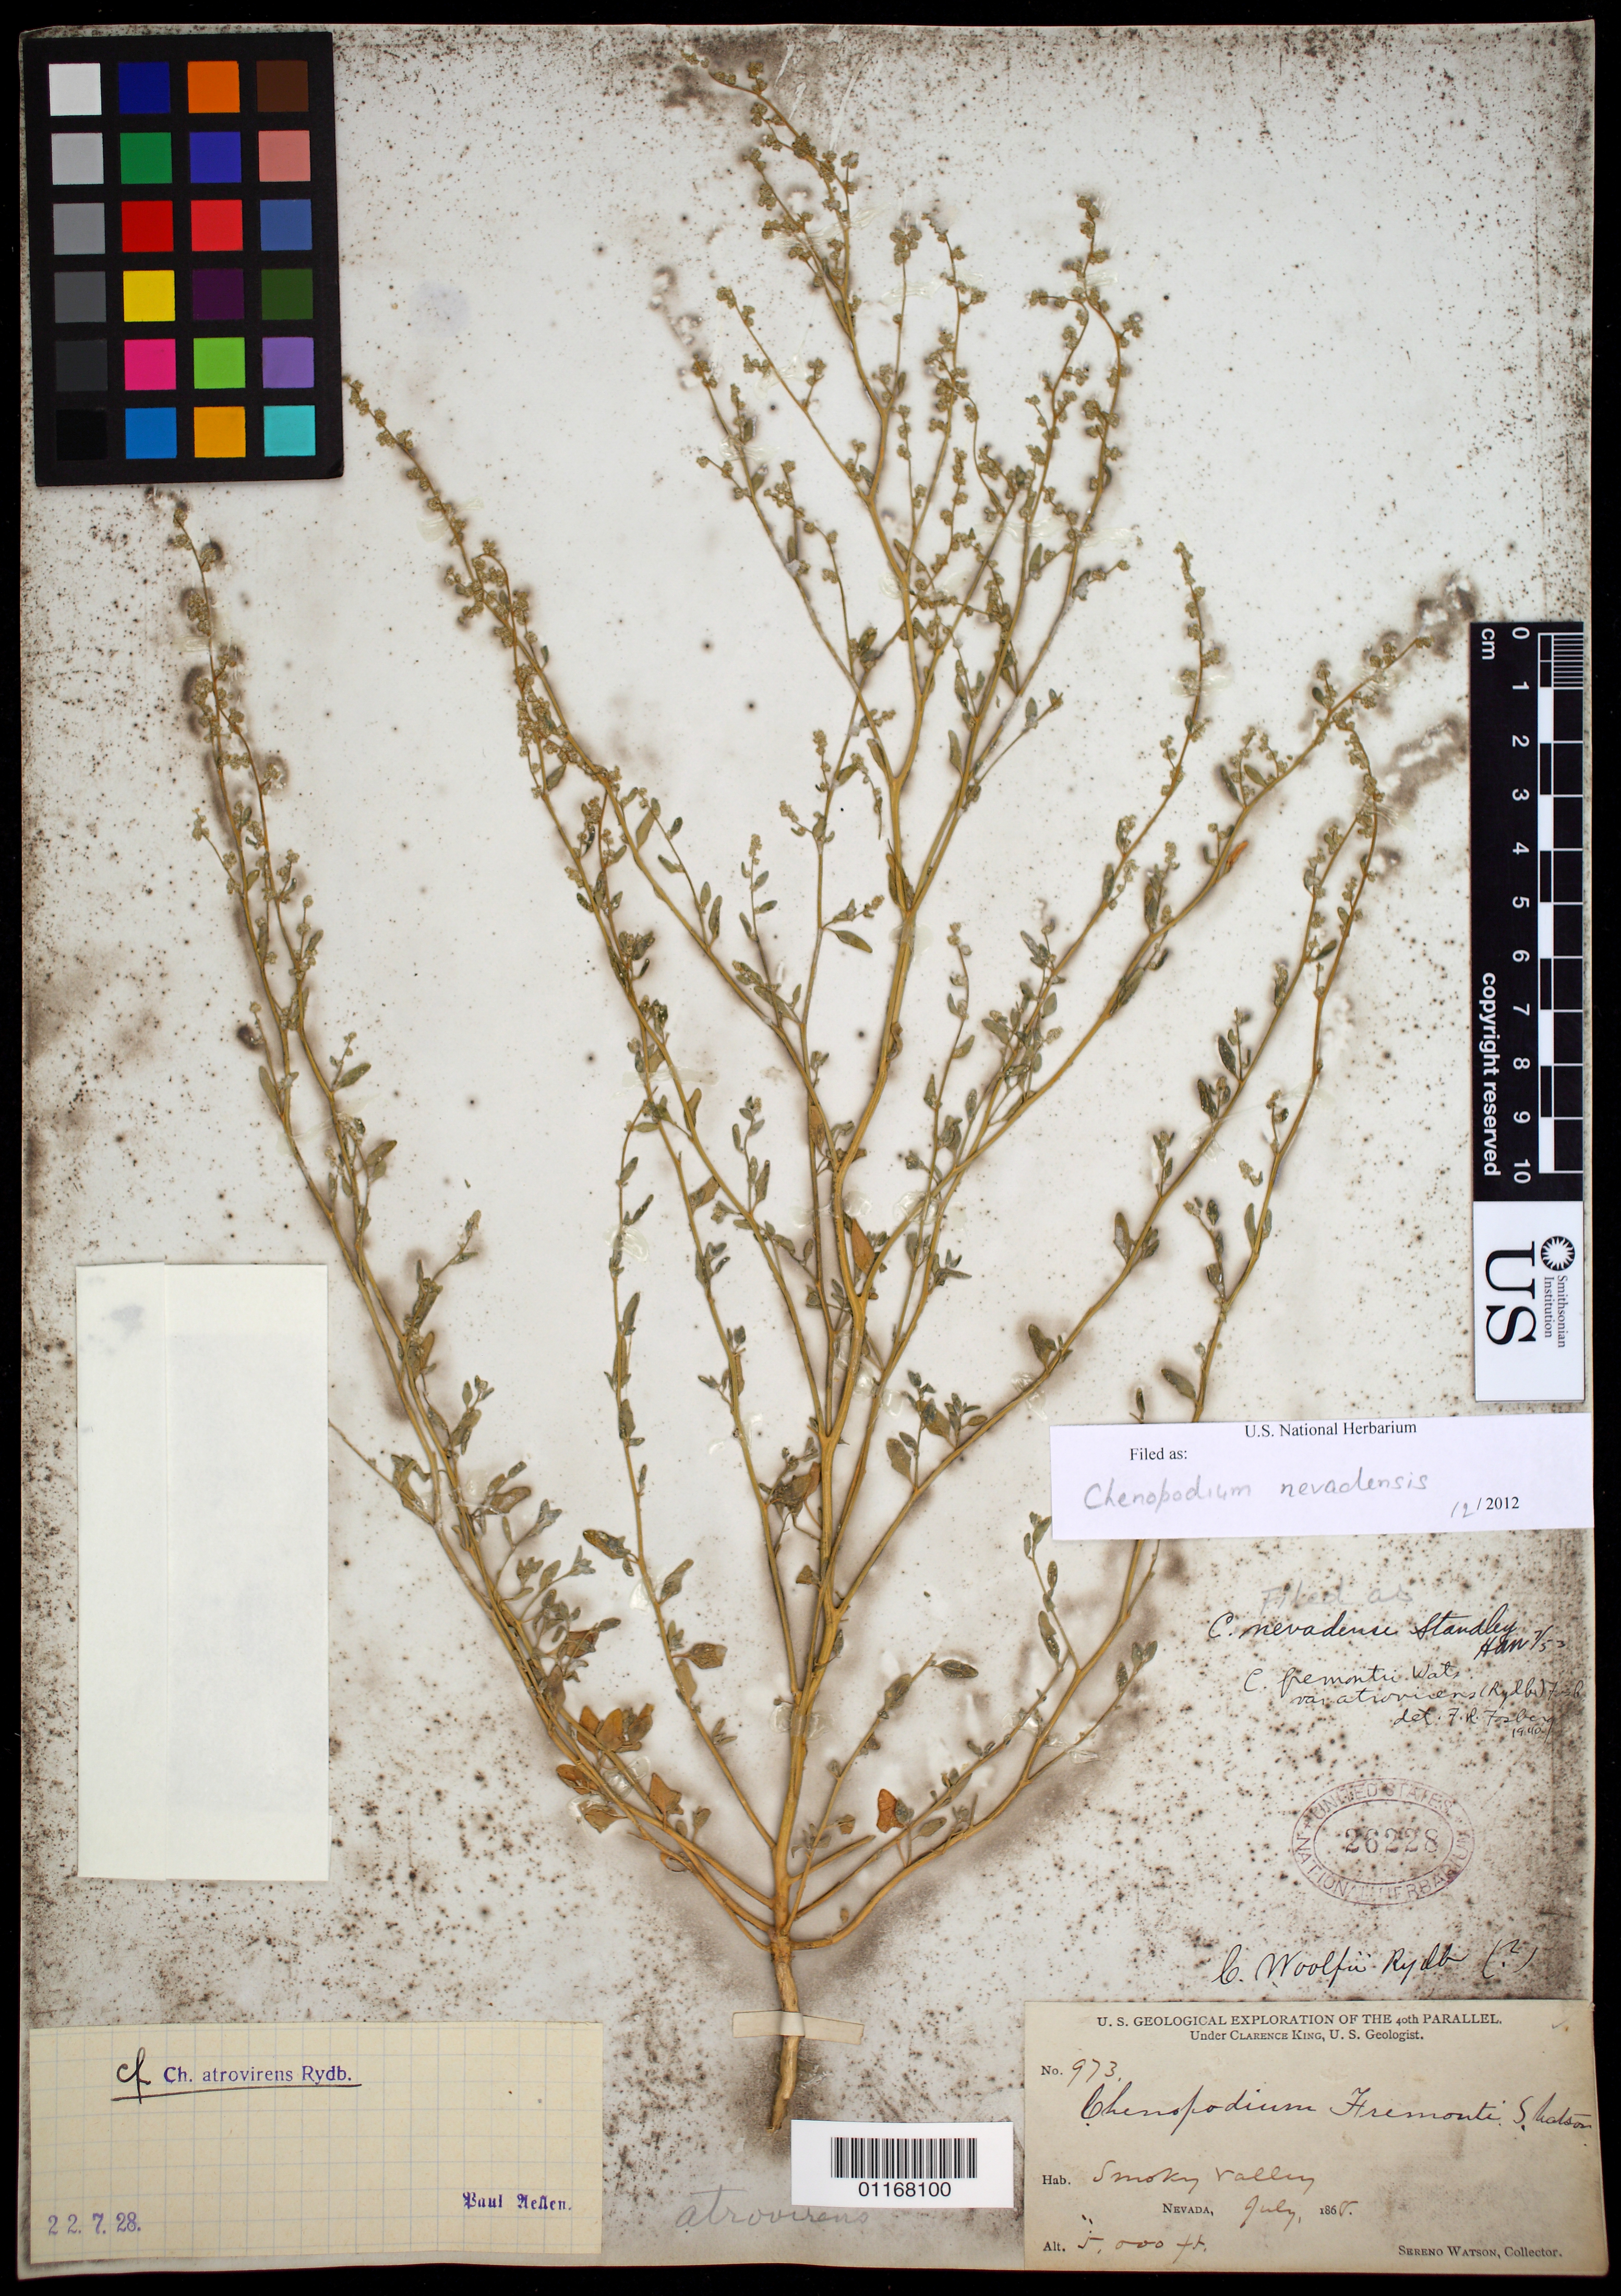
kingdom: Plantae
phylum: Tracheophyta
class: Magnoliopsida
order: Caryophyllales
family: Amaranthaceae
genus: Chenopodium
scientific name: Chenopodium nevadense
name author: Standl.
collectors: S. Watson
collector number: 973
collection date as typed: Jul 1868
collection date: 1868-07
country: United States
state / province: Nevada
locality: Smoky Valley.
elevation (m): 1524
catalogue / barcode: US 26228